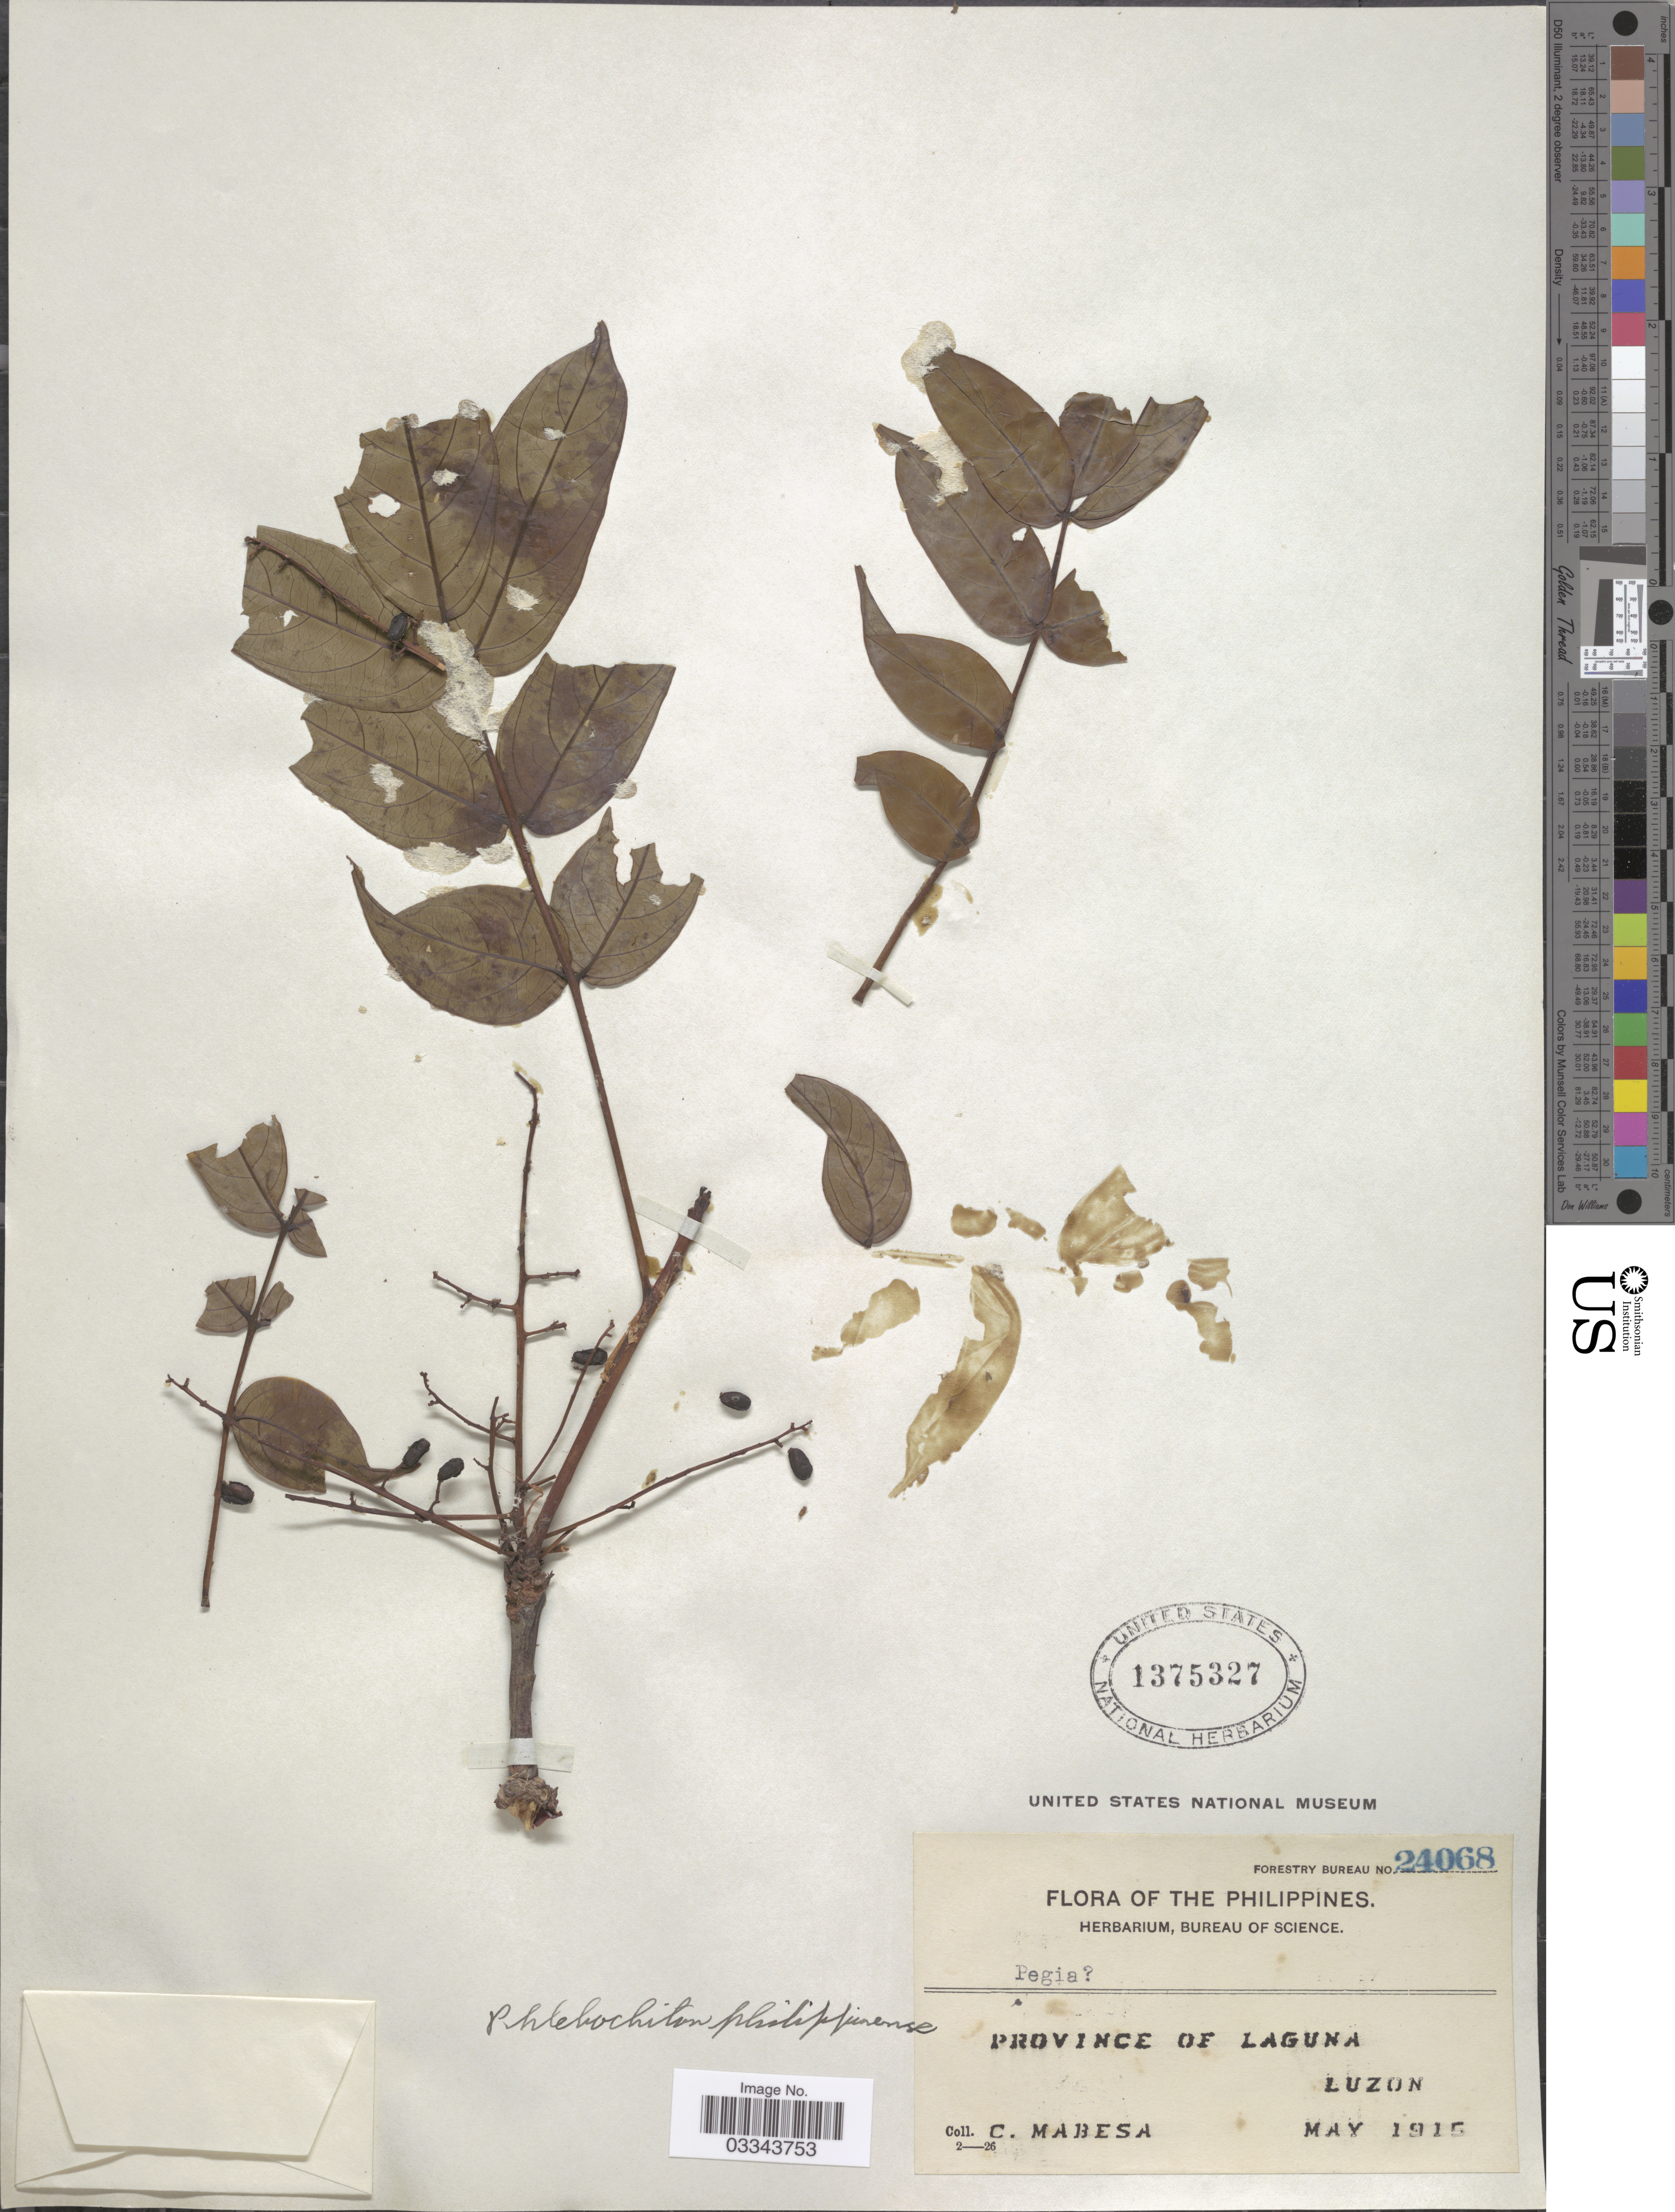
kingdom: Plantae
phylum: Tracheophyta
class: Magnoliopsida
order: Sapindales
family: Anacardiaceae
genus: Solenocarpus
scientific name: Solenocarpus philippinensis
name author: (Elmer) Kosterm.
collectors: C. Mabesa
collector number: Forestry Bureau 24068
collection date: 1915-05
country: Philippines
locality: Province of Laguna. Luzon.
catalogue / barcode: US 1375327